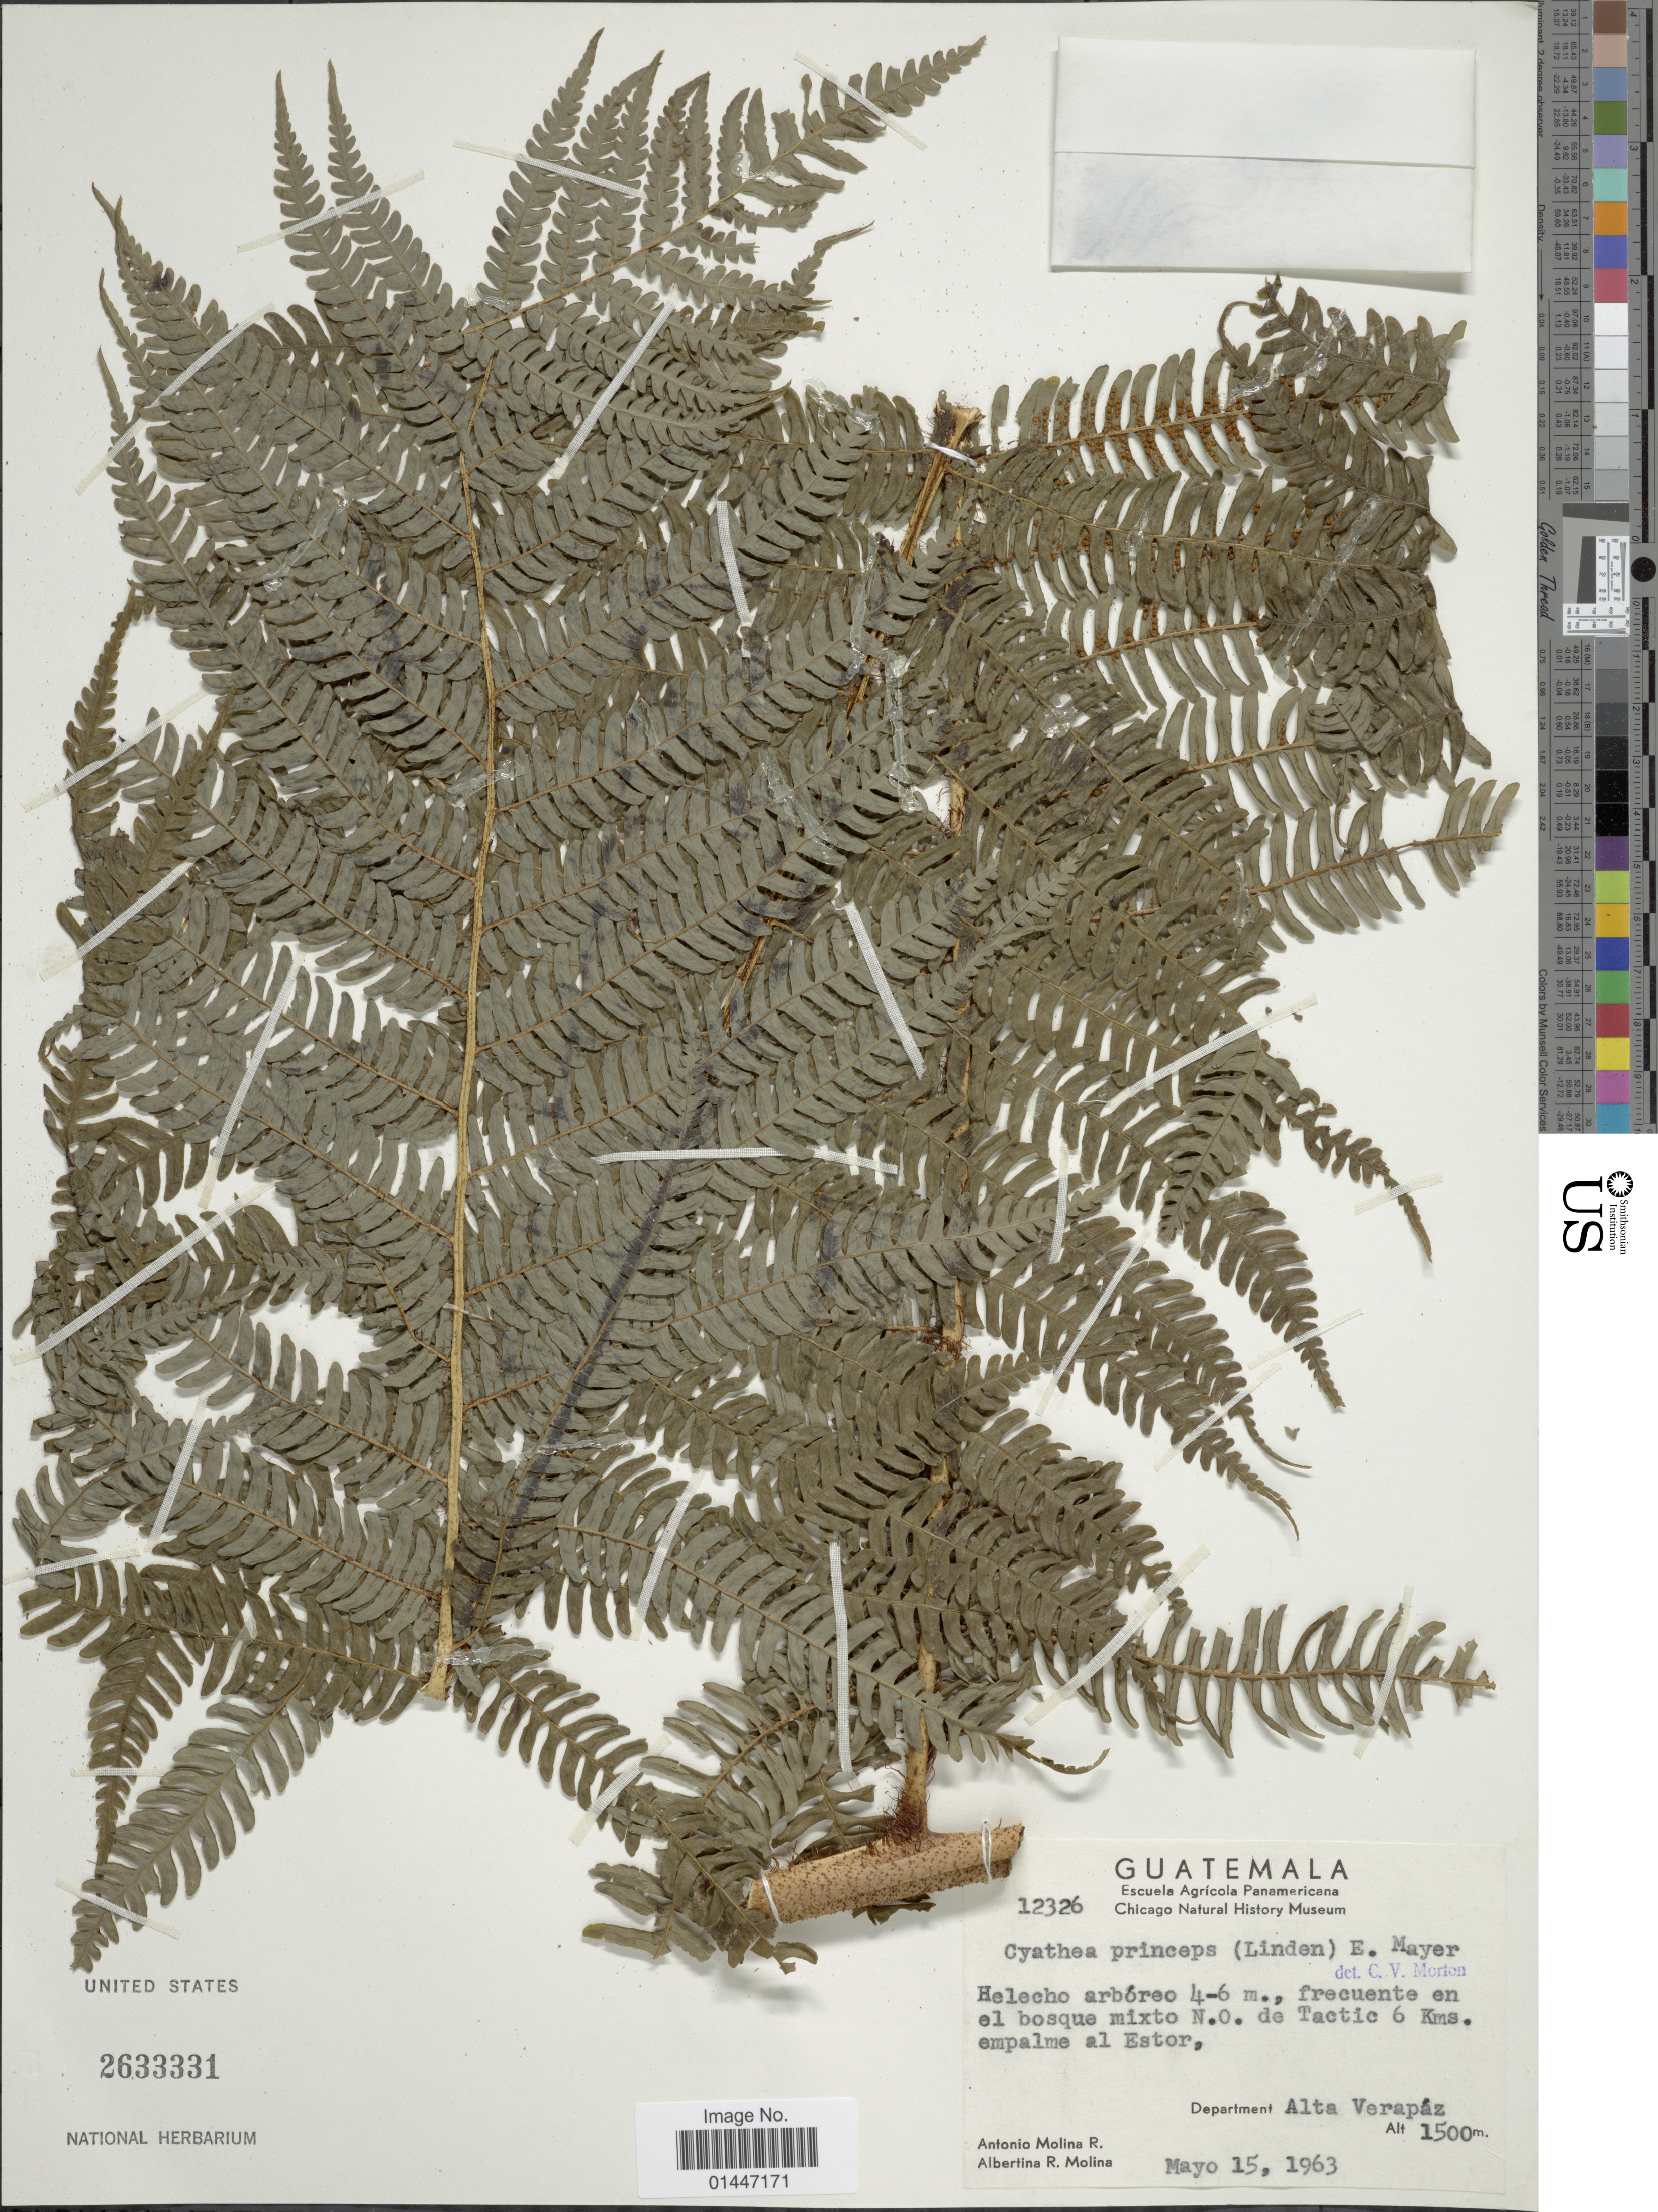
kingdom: Plantae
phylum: Tracheophyta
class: Polypodiopsida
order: Cyatheales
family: Cyatheaceae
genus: Sphaeropteris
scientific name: Sphaeropteris horrida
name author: (Liebm.) R.M. Tryon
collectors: A. Molina R. & A. R. Molina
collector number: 12326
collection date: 1963-05-15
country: Guatemala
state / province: Alta Verapaz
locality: Frecuente en el bosque mixto N. O. de Tactic 6 Kms. empalme al Estor, Department Alta Verapaz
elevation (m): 1500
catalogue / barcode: US 2633331